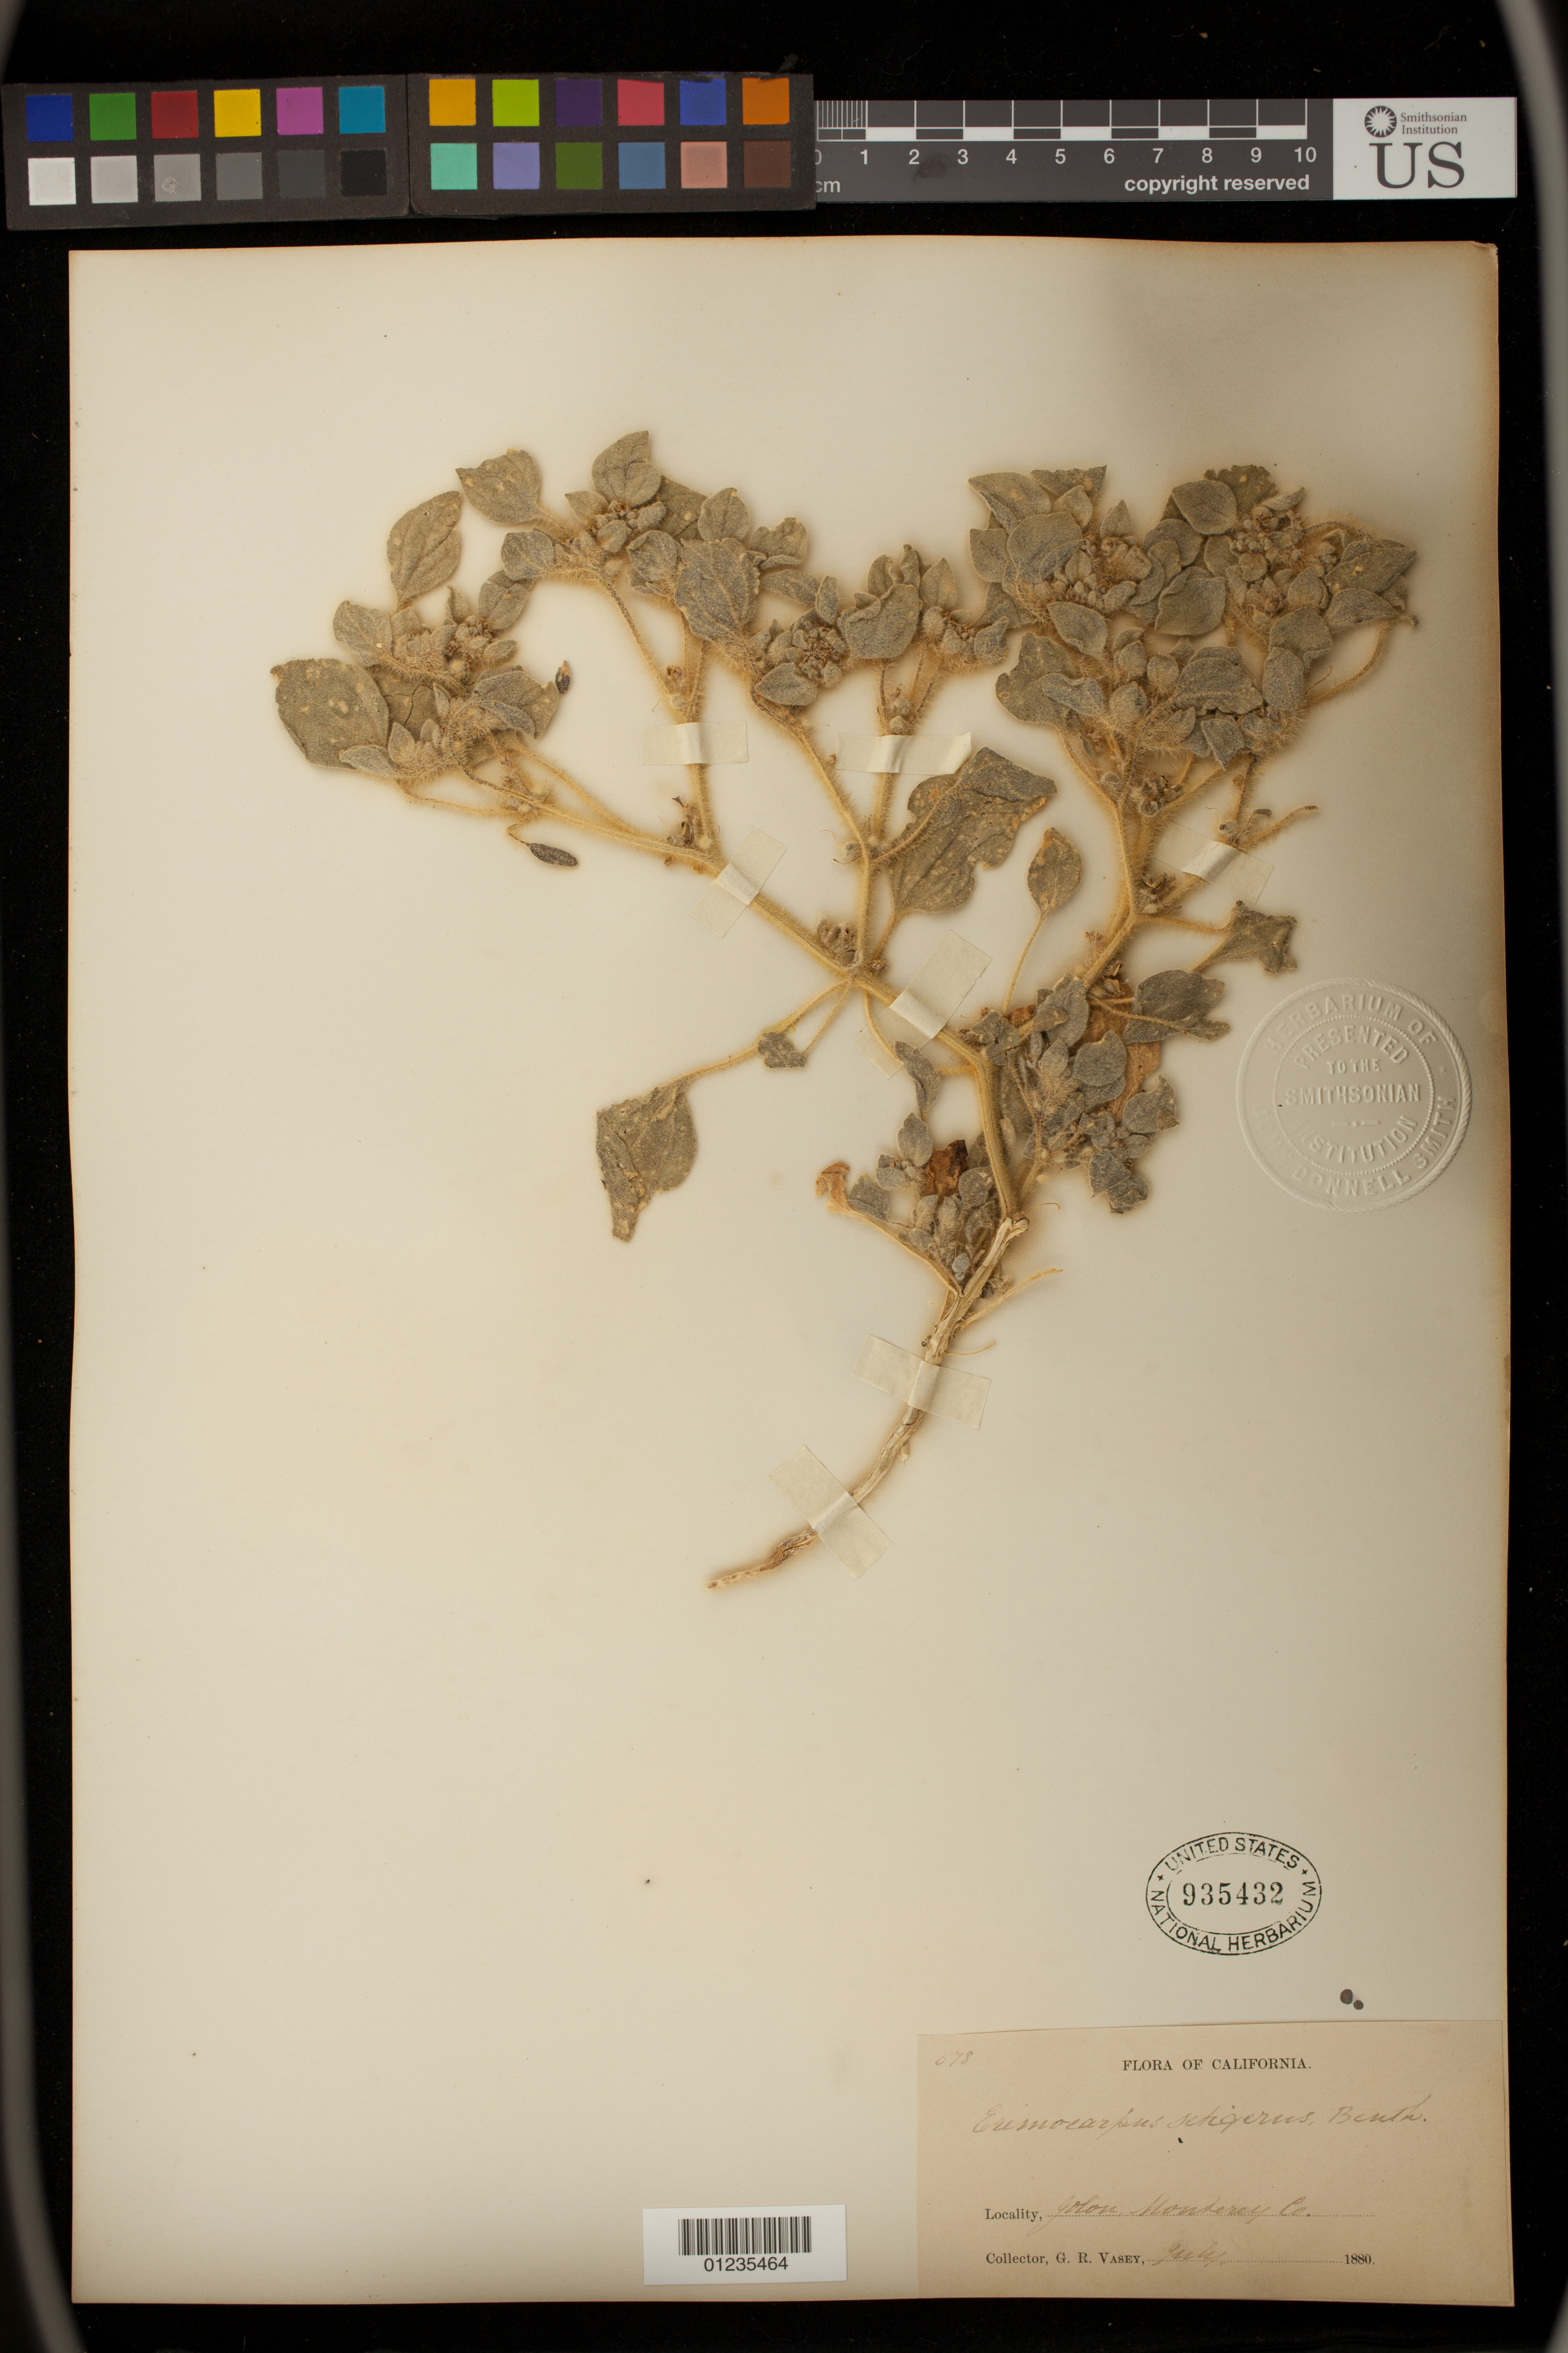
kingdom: Plantae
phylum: Tracheophyta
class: Magnoliopsida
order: Malpighiales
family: Euphorbiaceae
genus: Eremocarpus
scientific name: Eremocarpus setigerus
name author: (Hook.) Benth.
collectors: G. R. Vasey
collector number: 678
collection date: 1880-07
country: United States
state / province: California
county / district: Monterey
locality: Jolon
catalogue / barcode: US 935432